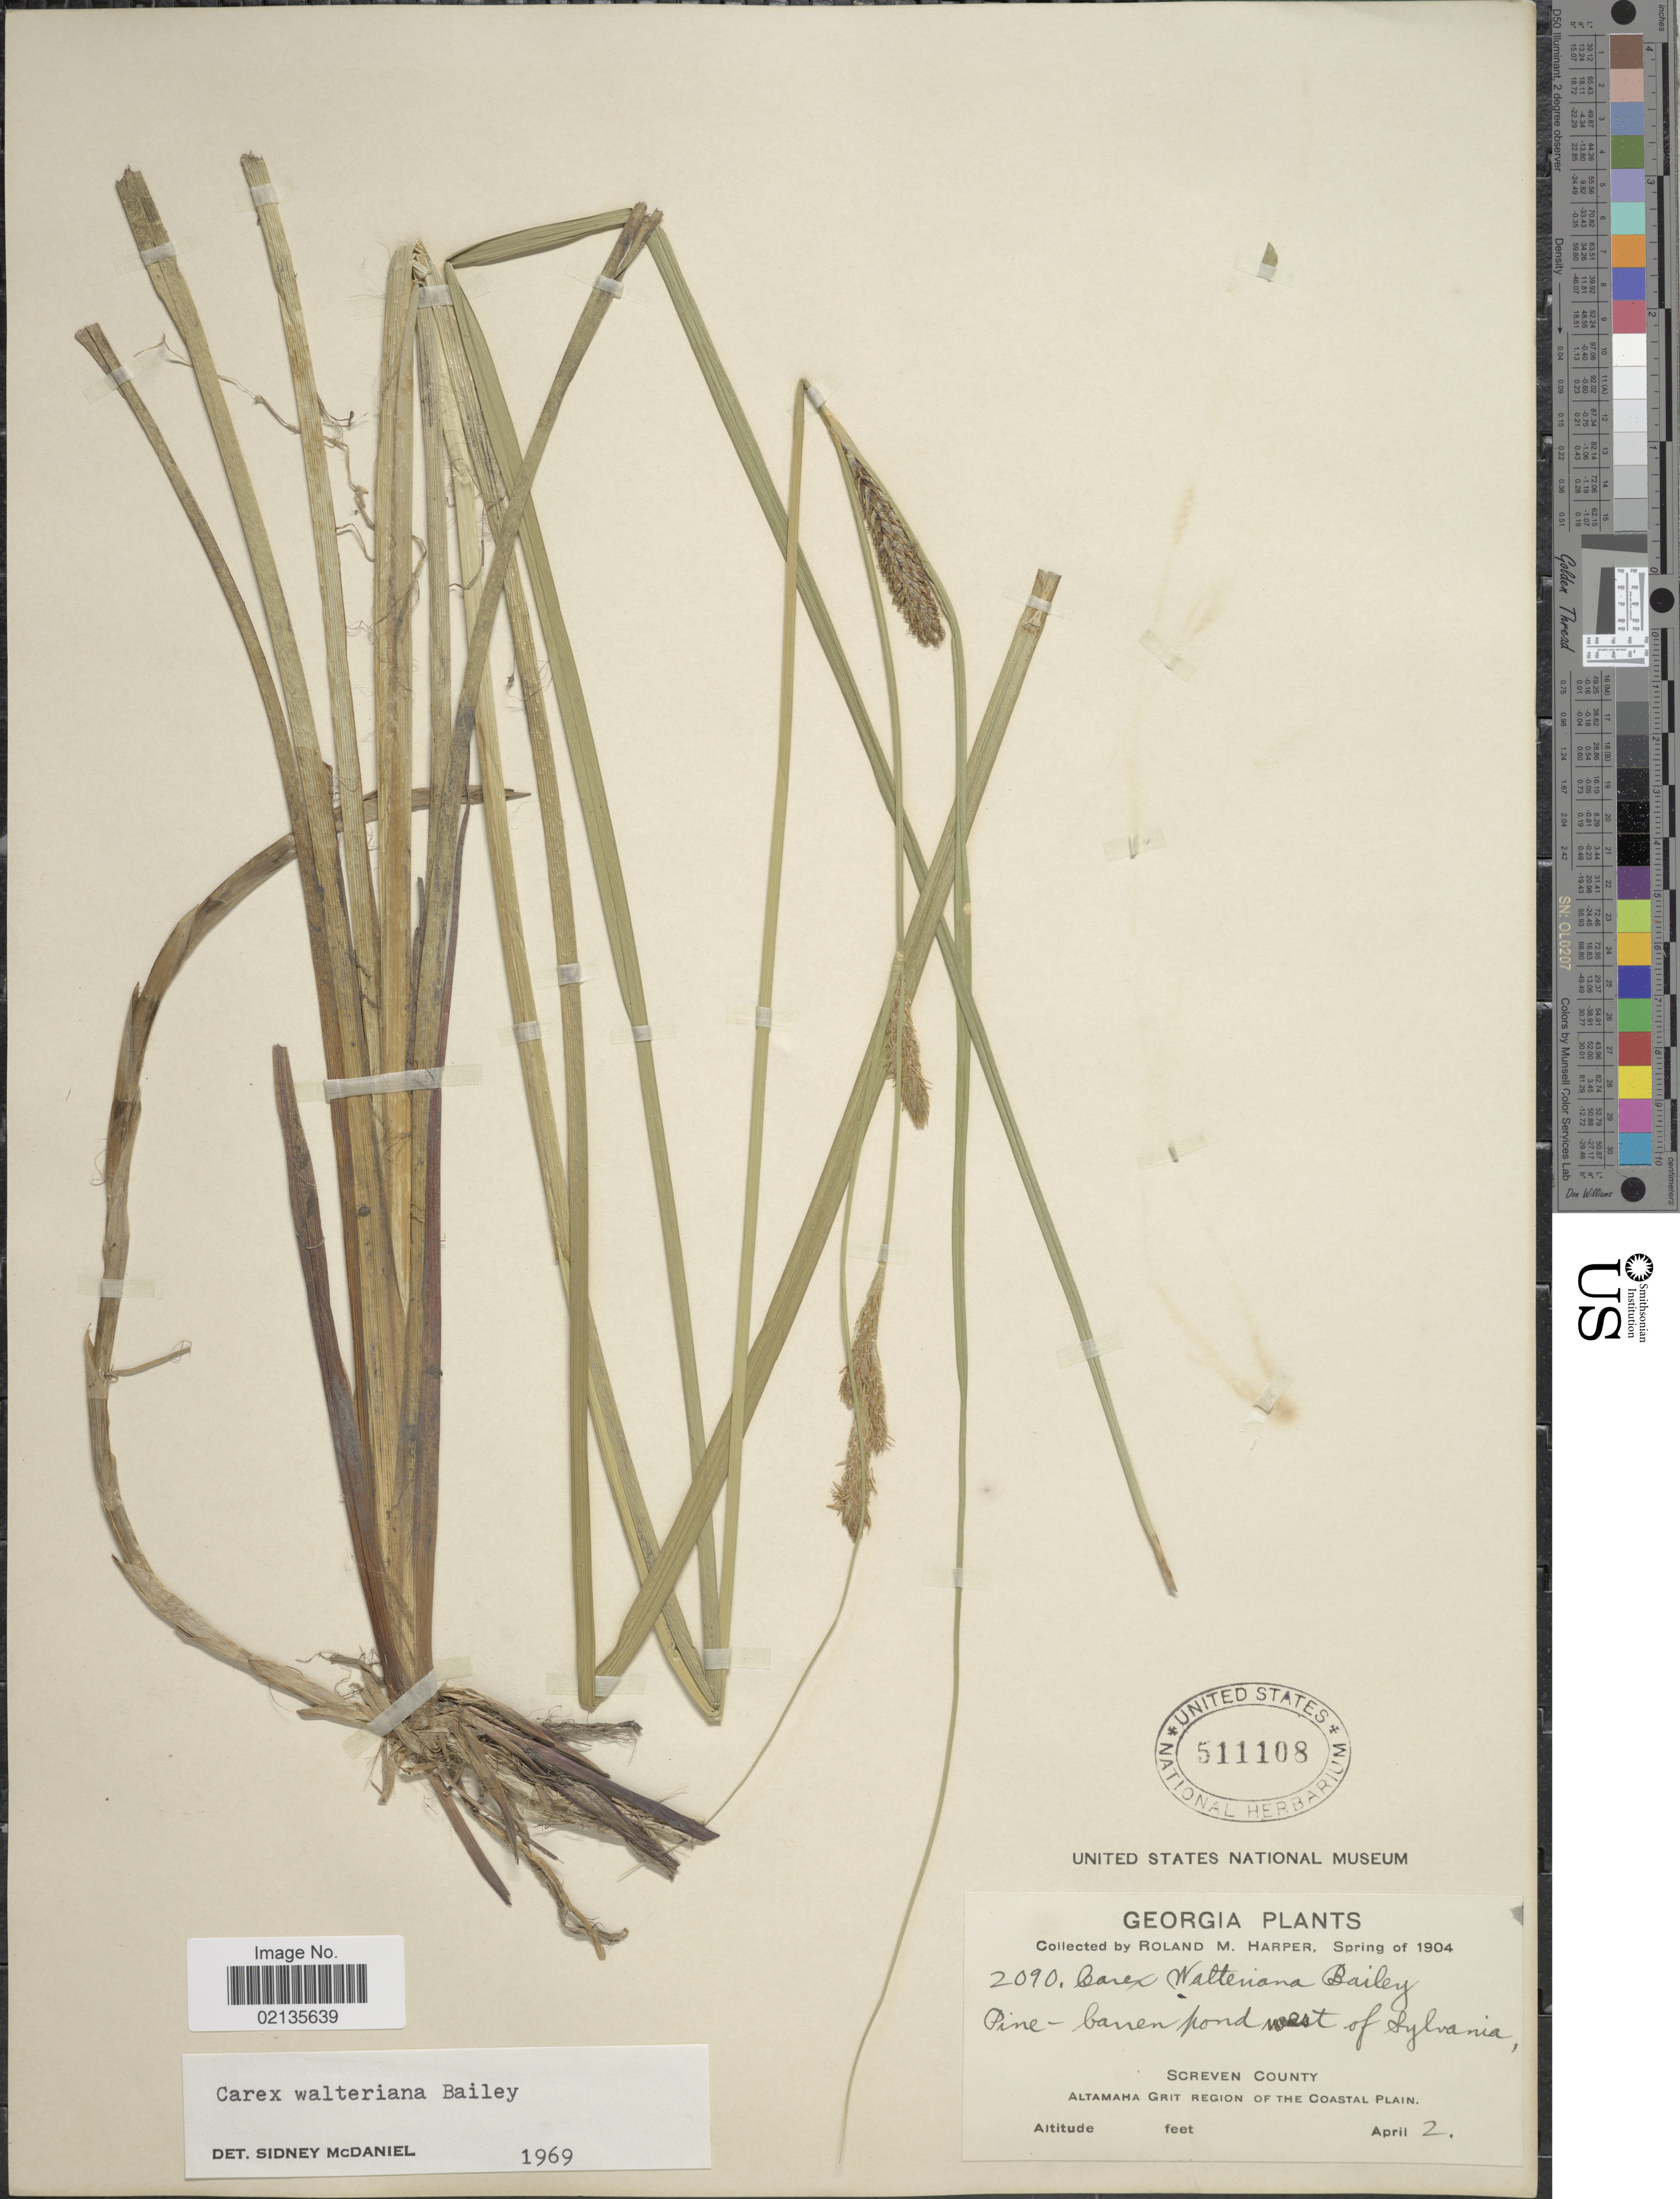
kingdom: Plantae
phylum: Tracheophyta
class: Liliopsida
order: Poales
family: Cyperaceae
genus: Carex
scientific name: Carex striata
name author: Michx.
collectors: R. M. Harper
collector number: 2090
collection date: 1904-04-02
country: United States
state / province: Georgia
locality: Screven County, Altamaha Grit Region of the Coastal Plain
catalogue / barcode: US 511108